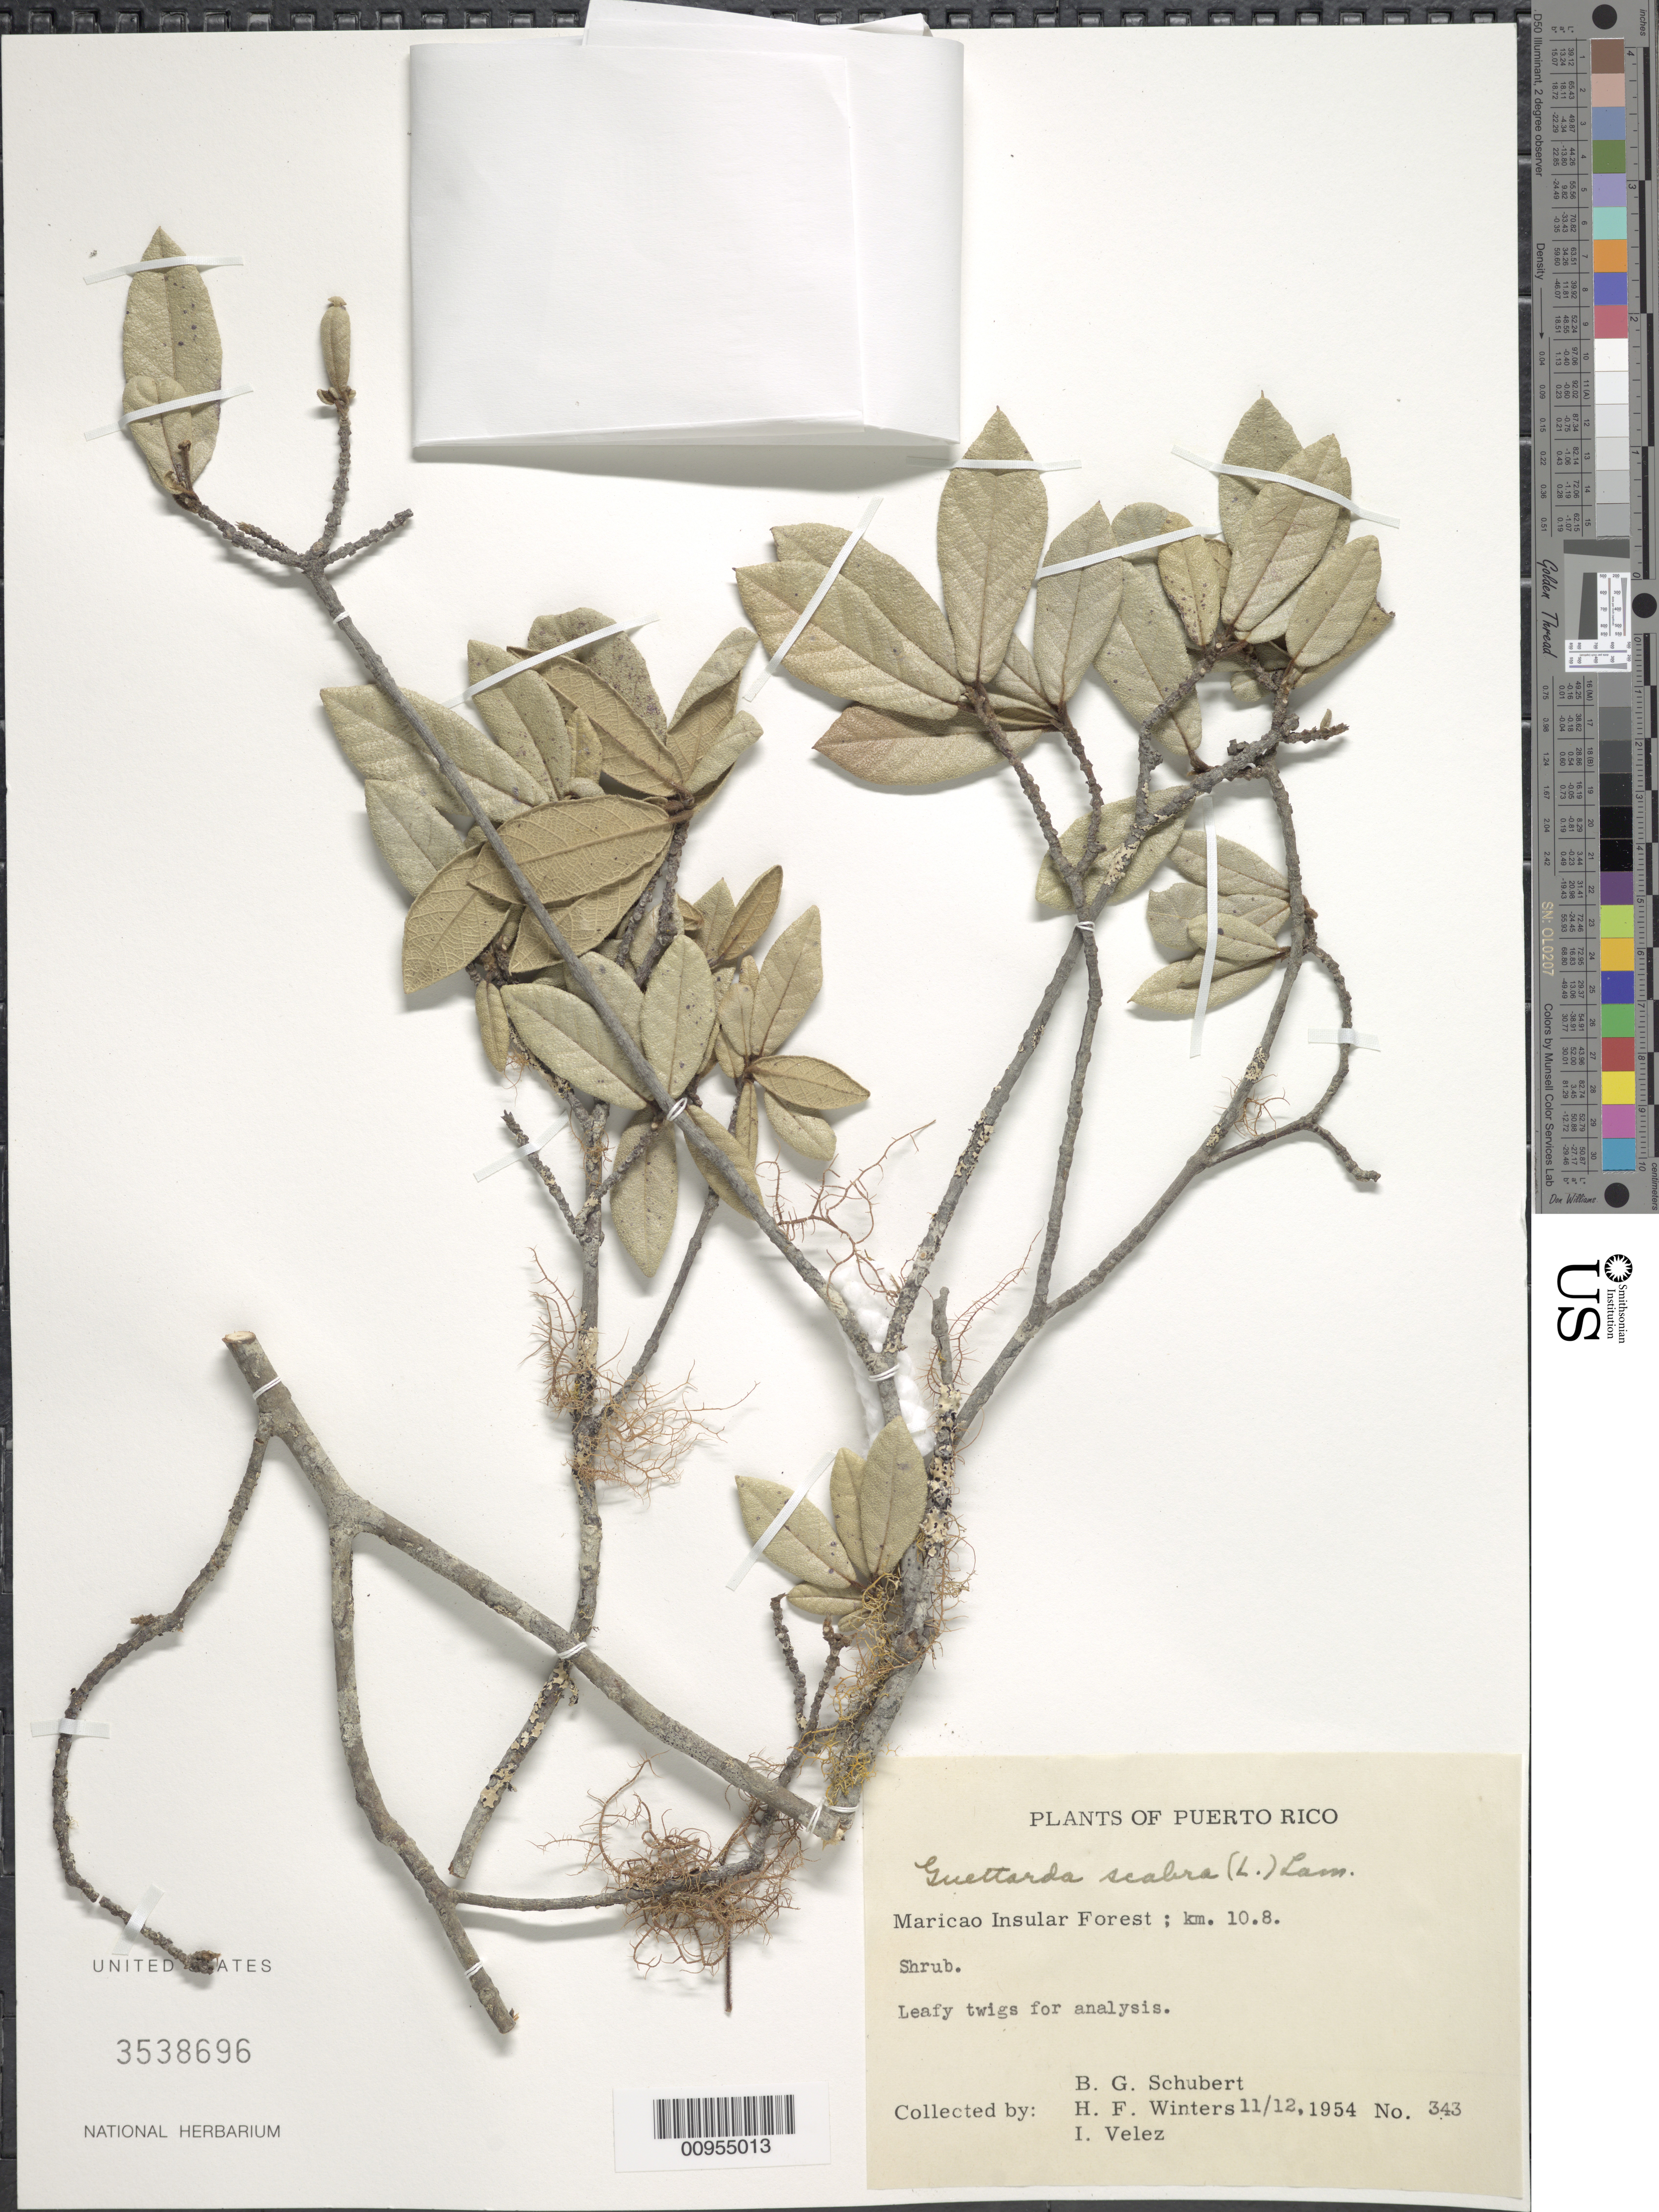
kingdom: Plantae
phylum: Tracheophyta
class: Magnoliopsida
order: Gentianales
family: Rubiaceae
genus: Guettarda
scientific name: Guettarda scabra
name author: (L.) Vent.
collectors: B. Schubert, H. Winters & I. Velez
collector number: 343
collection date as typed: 12 Nov 1954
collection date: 1954-11-12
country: Puerto Rico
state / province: Maricao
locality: Maricao Insular Forest, km. 10.8.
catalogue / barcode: US 3538696